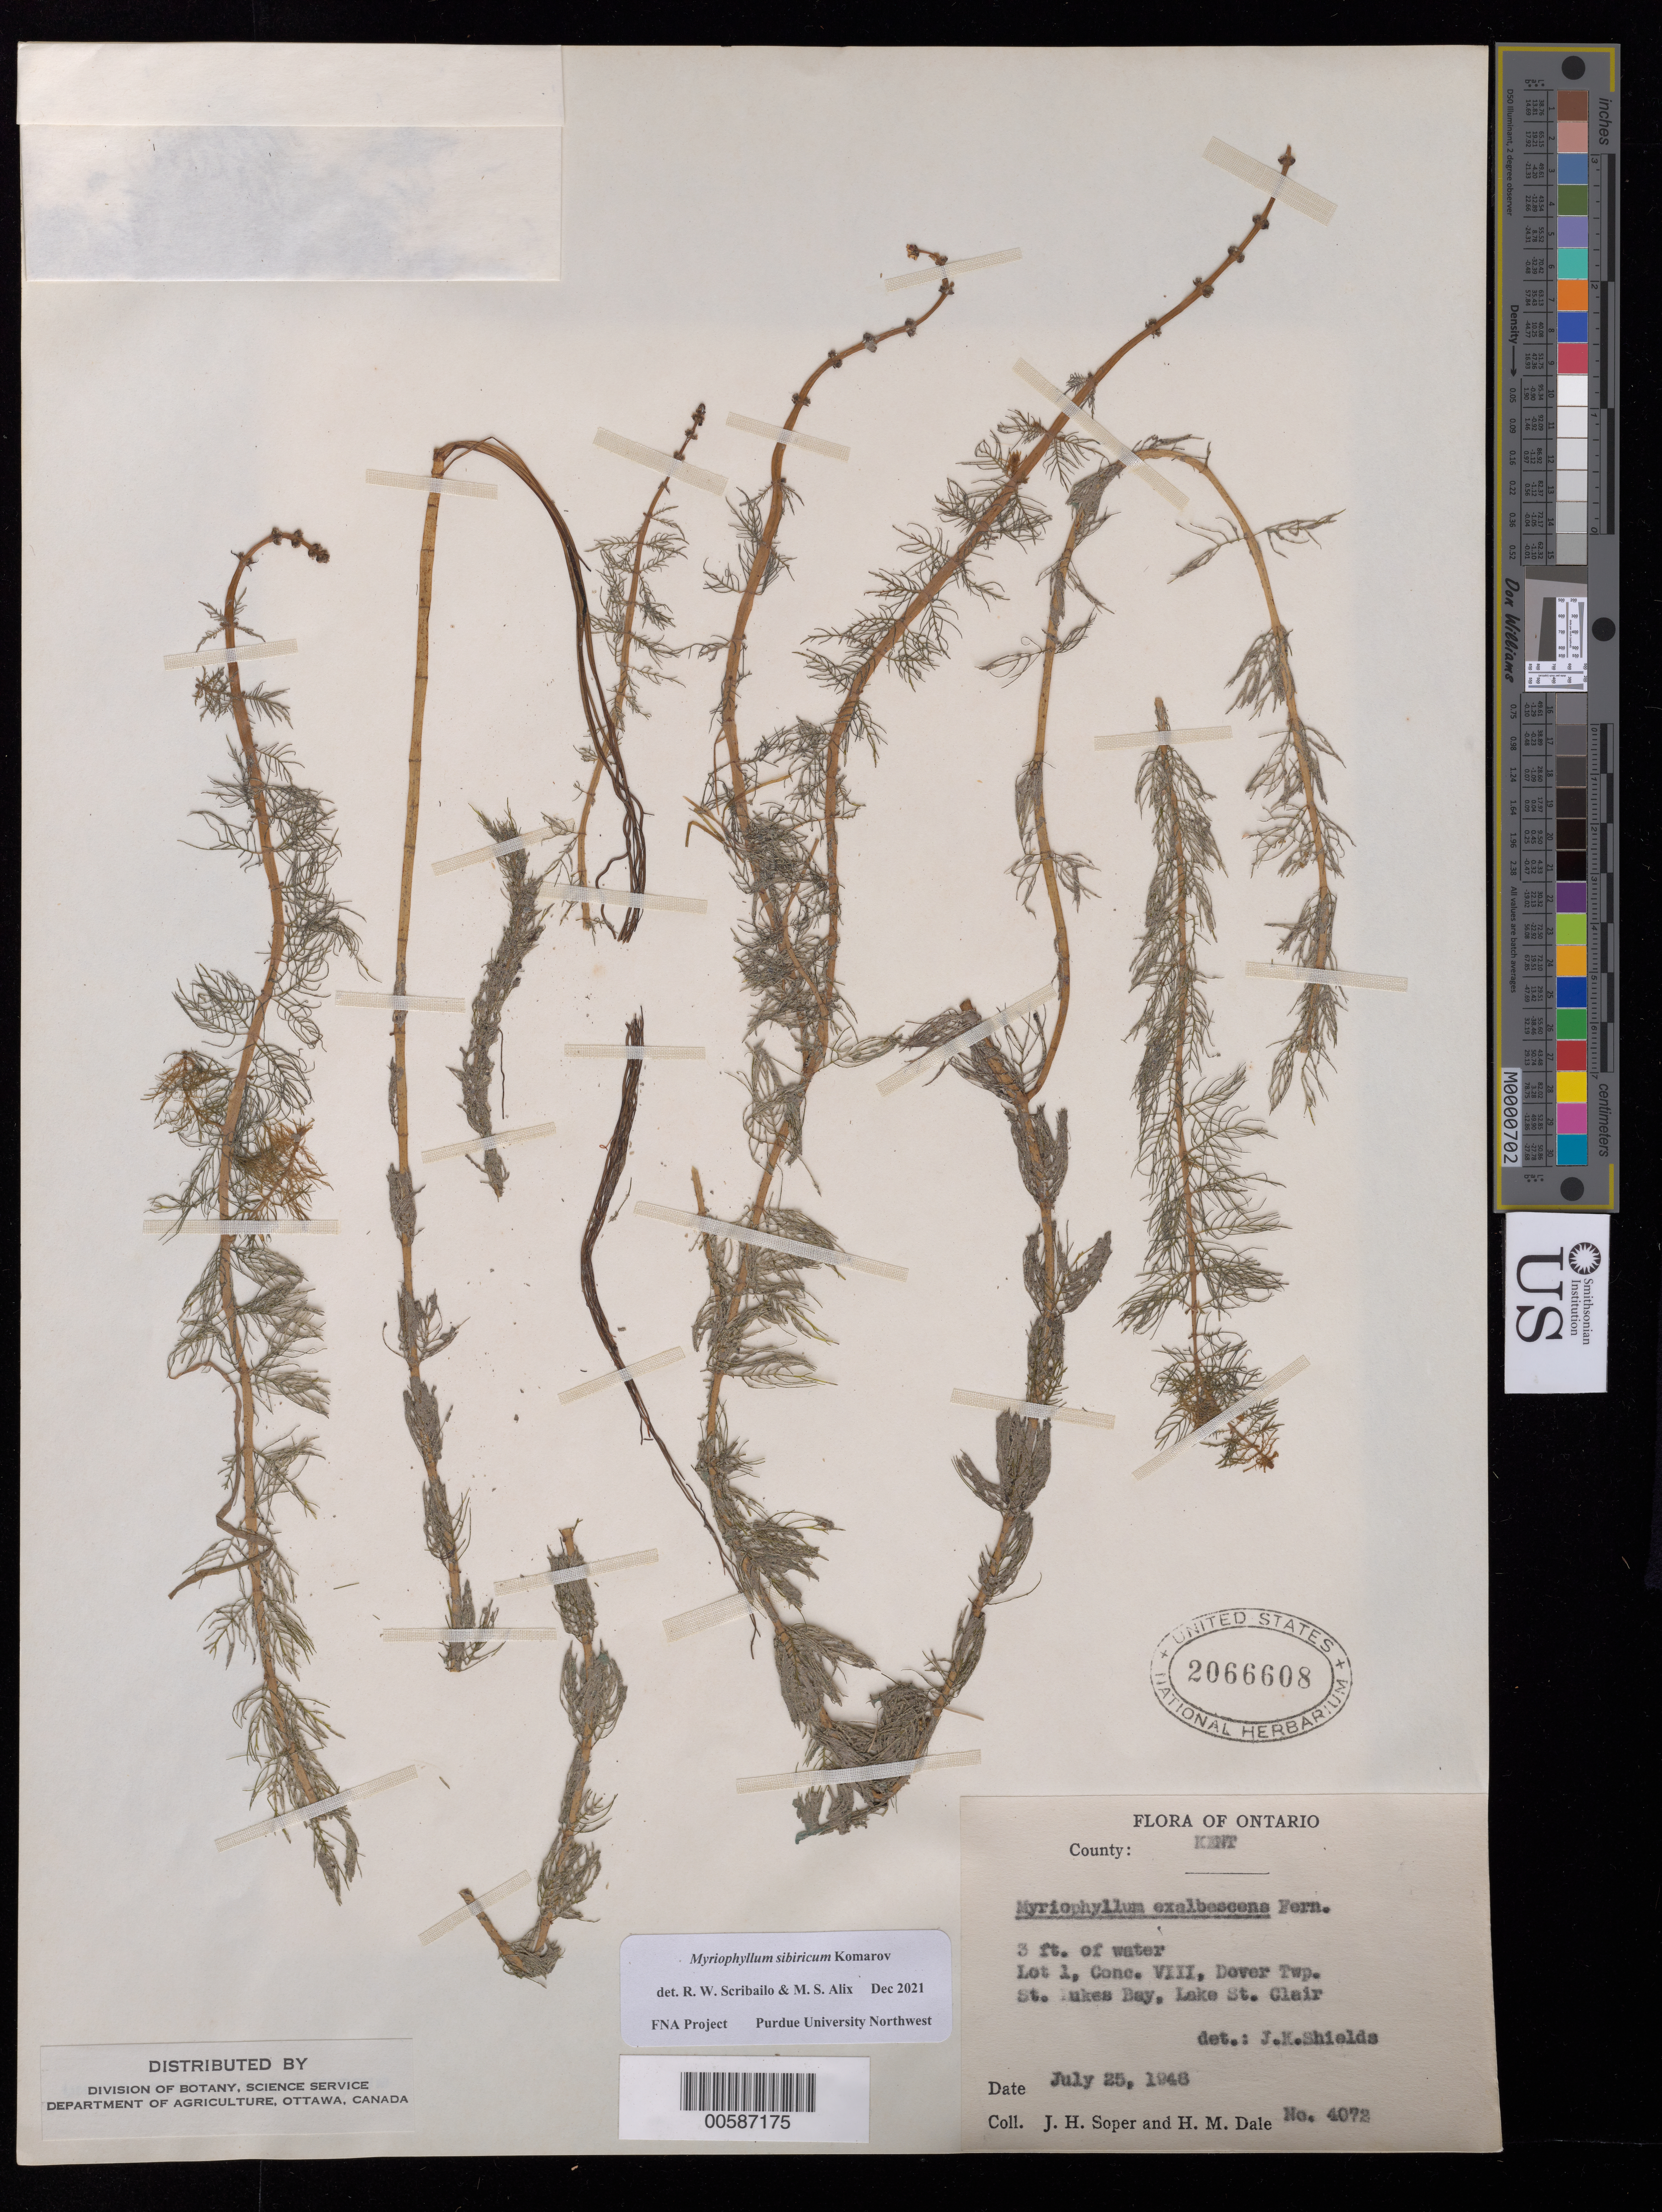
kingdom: Plantae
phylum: Tracheophyta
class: Magnoliopsida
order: Saxifragales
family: Haloragaceae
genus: Myriophyllum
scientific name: Myriophyllum sibiricum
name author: Kom.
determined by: Scribailo, R. W.; Alix, M. S.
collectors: J. H. Soper & H. M. Dale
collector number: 4072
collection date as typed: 25 Jul 1948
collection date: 1948-07-25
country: Canada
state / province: Ontario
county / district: Kent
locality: Dover Twp., St. Lukes Bay, Lake St. Clair [Kern County (?)]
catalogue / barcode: US 2066608